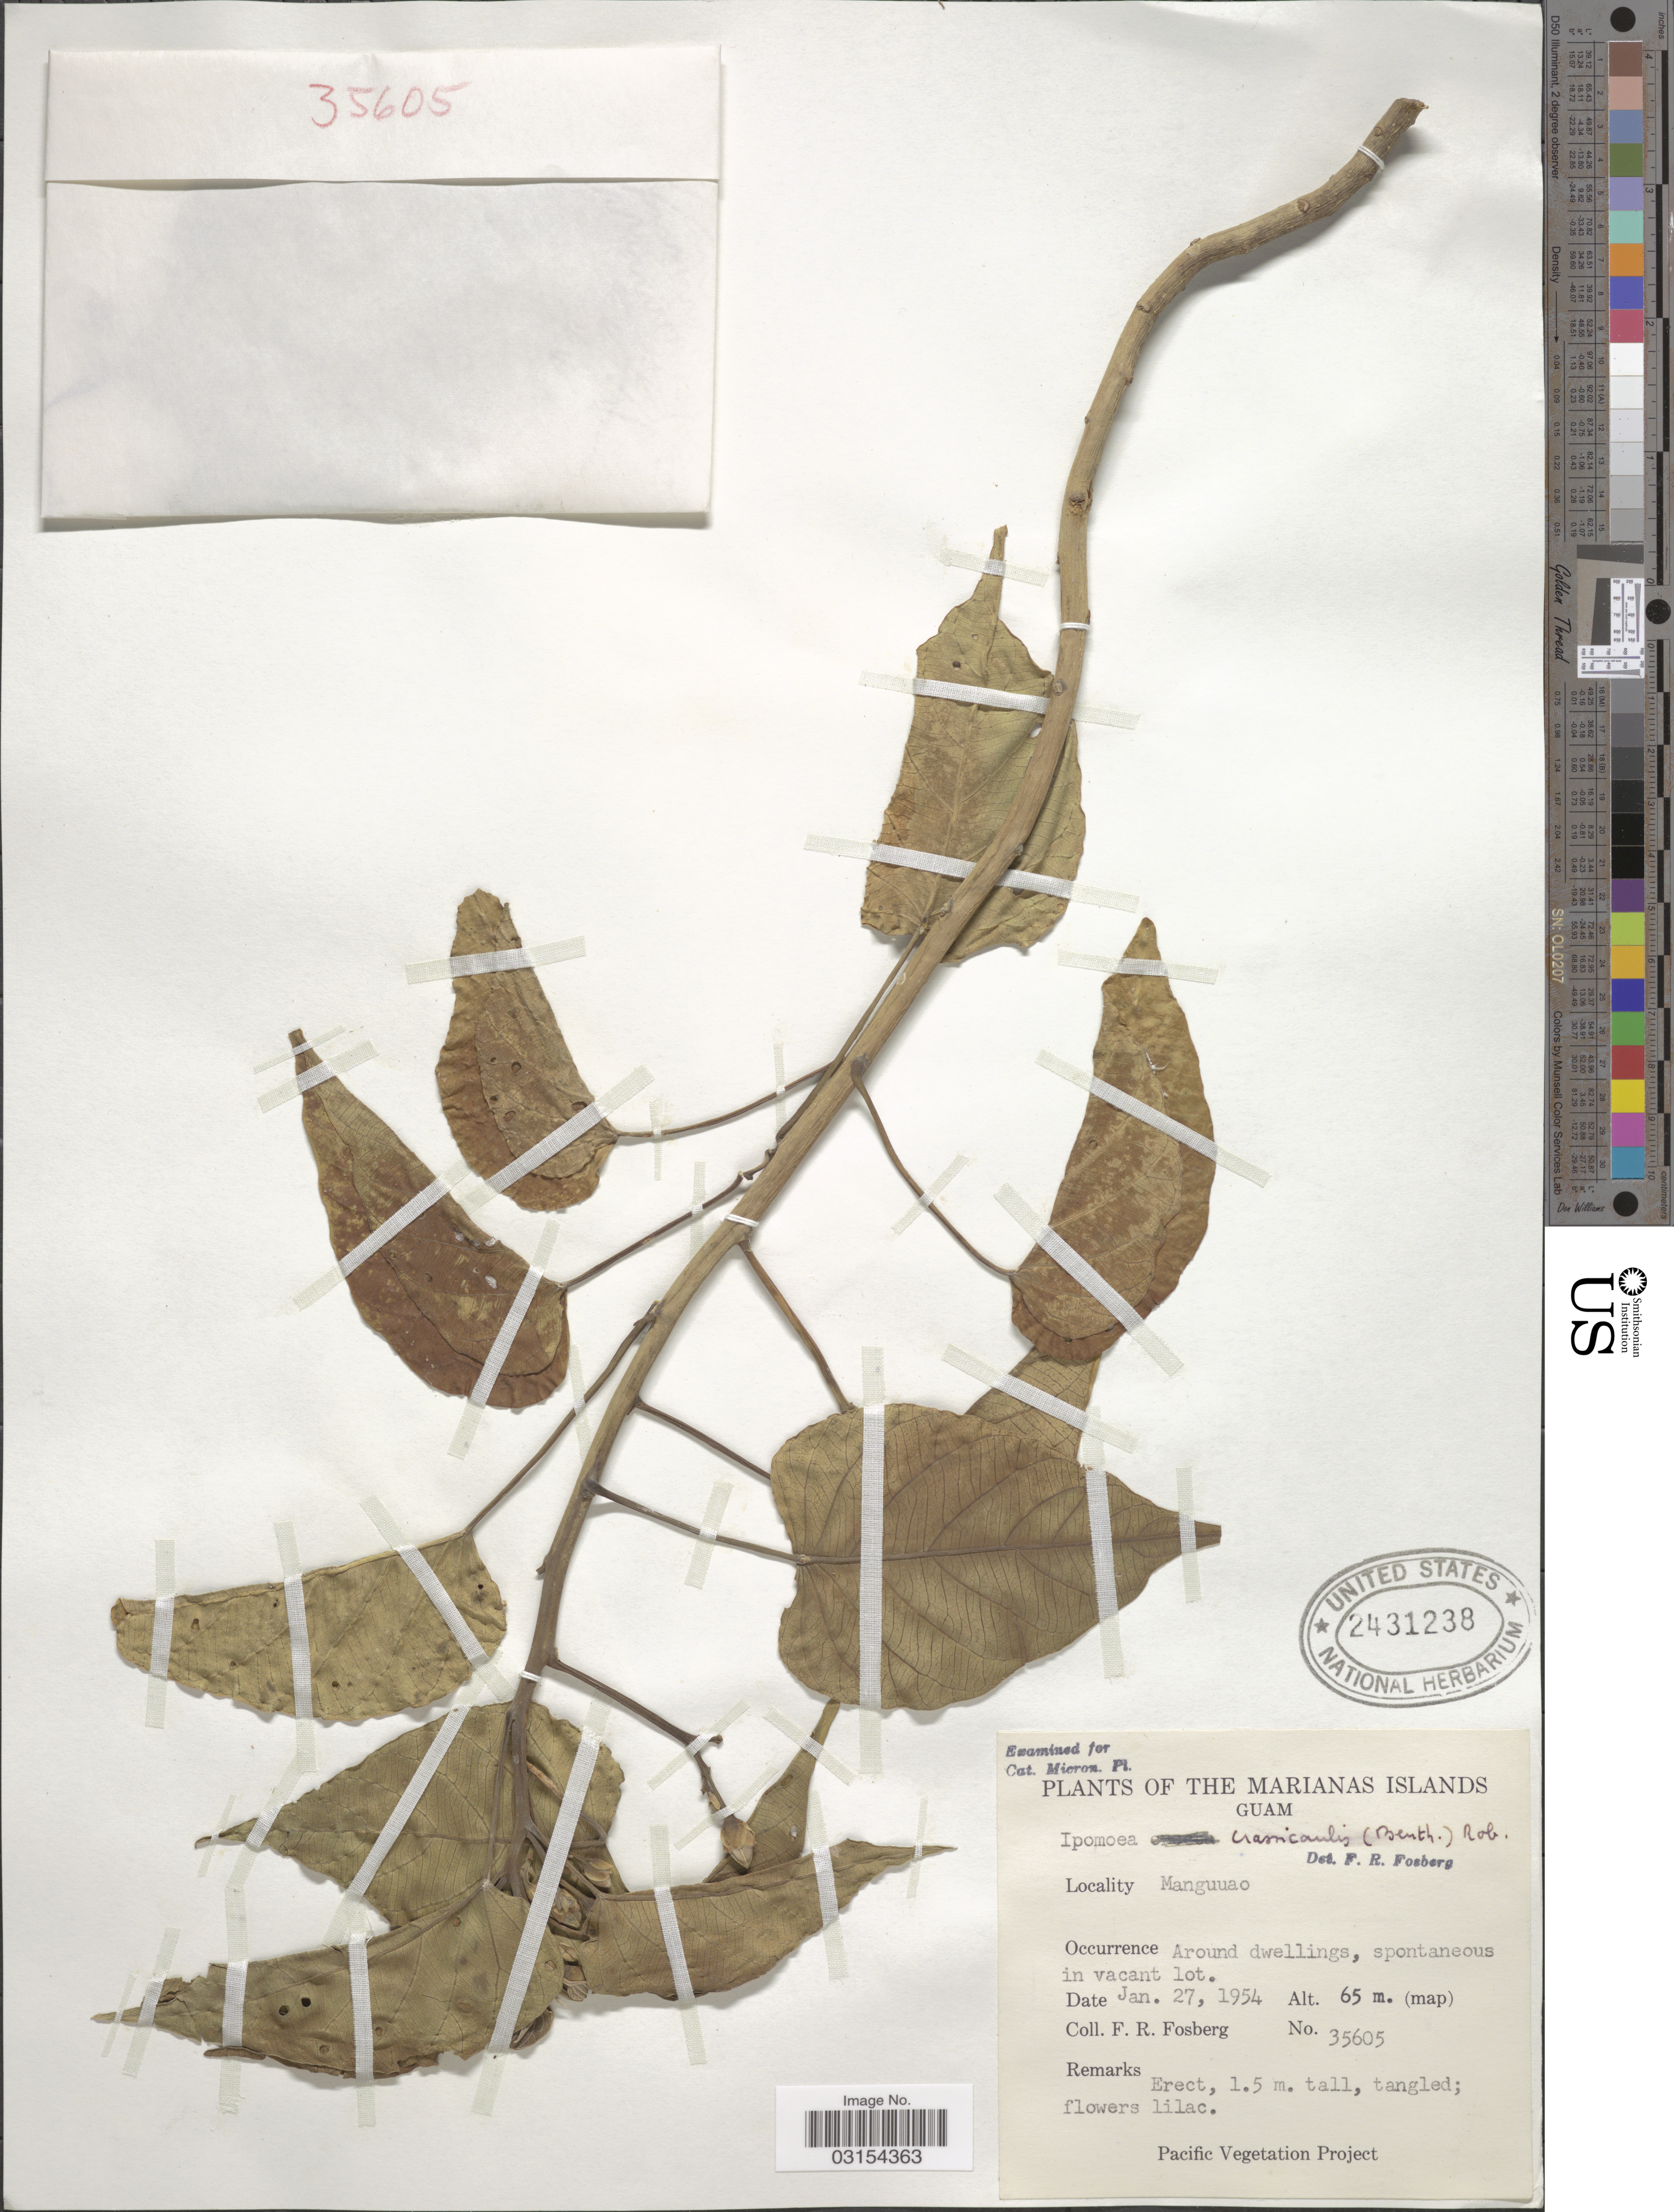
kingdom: Plantae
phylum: Tracheophyta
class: Magnoliopsida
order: Solanales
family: Convolvulaceae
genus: Ipomoea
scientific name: Ipomoea carnea subsp. fistulosa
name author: (Mart. ex Choisy) D.F. Austin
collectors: F. R. Fosberg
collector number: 35605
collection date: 1954-01-27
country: Guam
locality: The Marianas Islands. Manguuao.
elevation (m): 65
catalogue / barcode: US 2431238